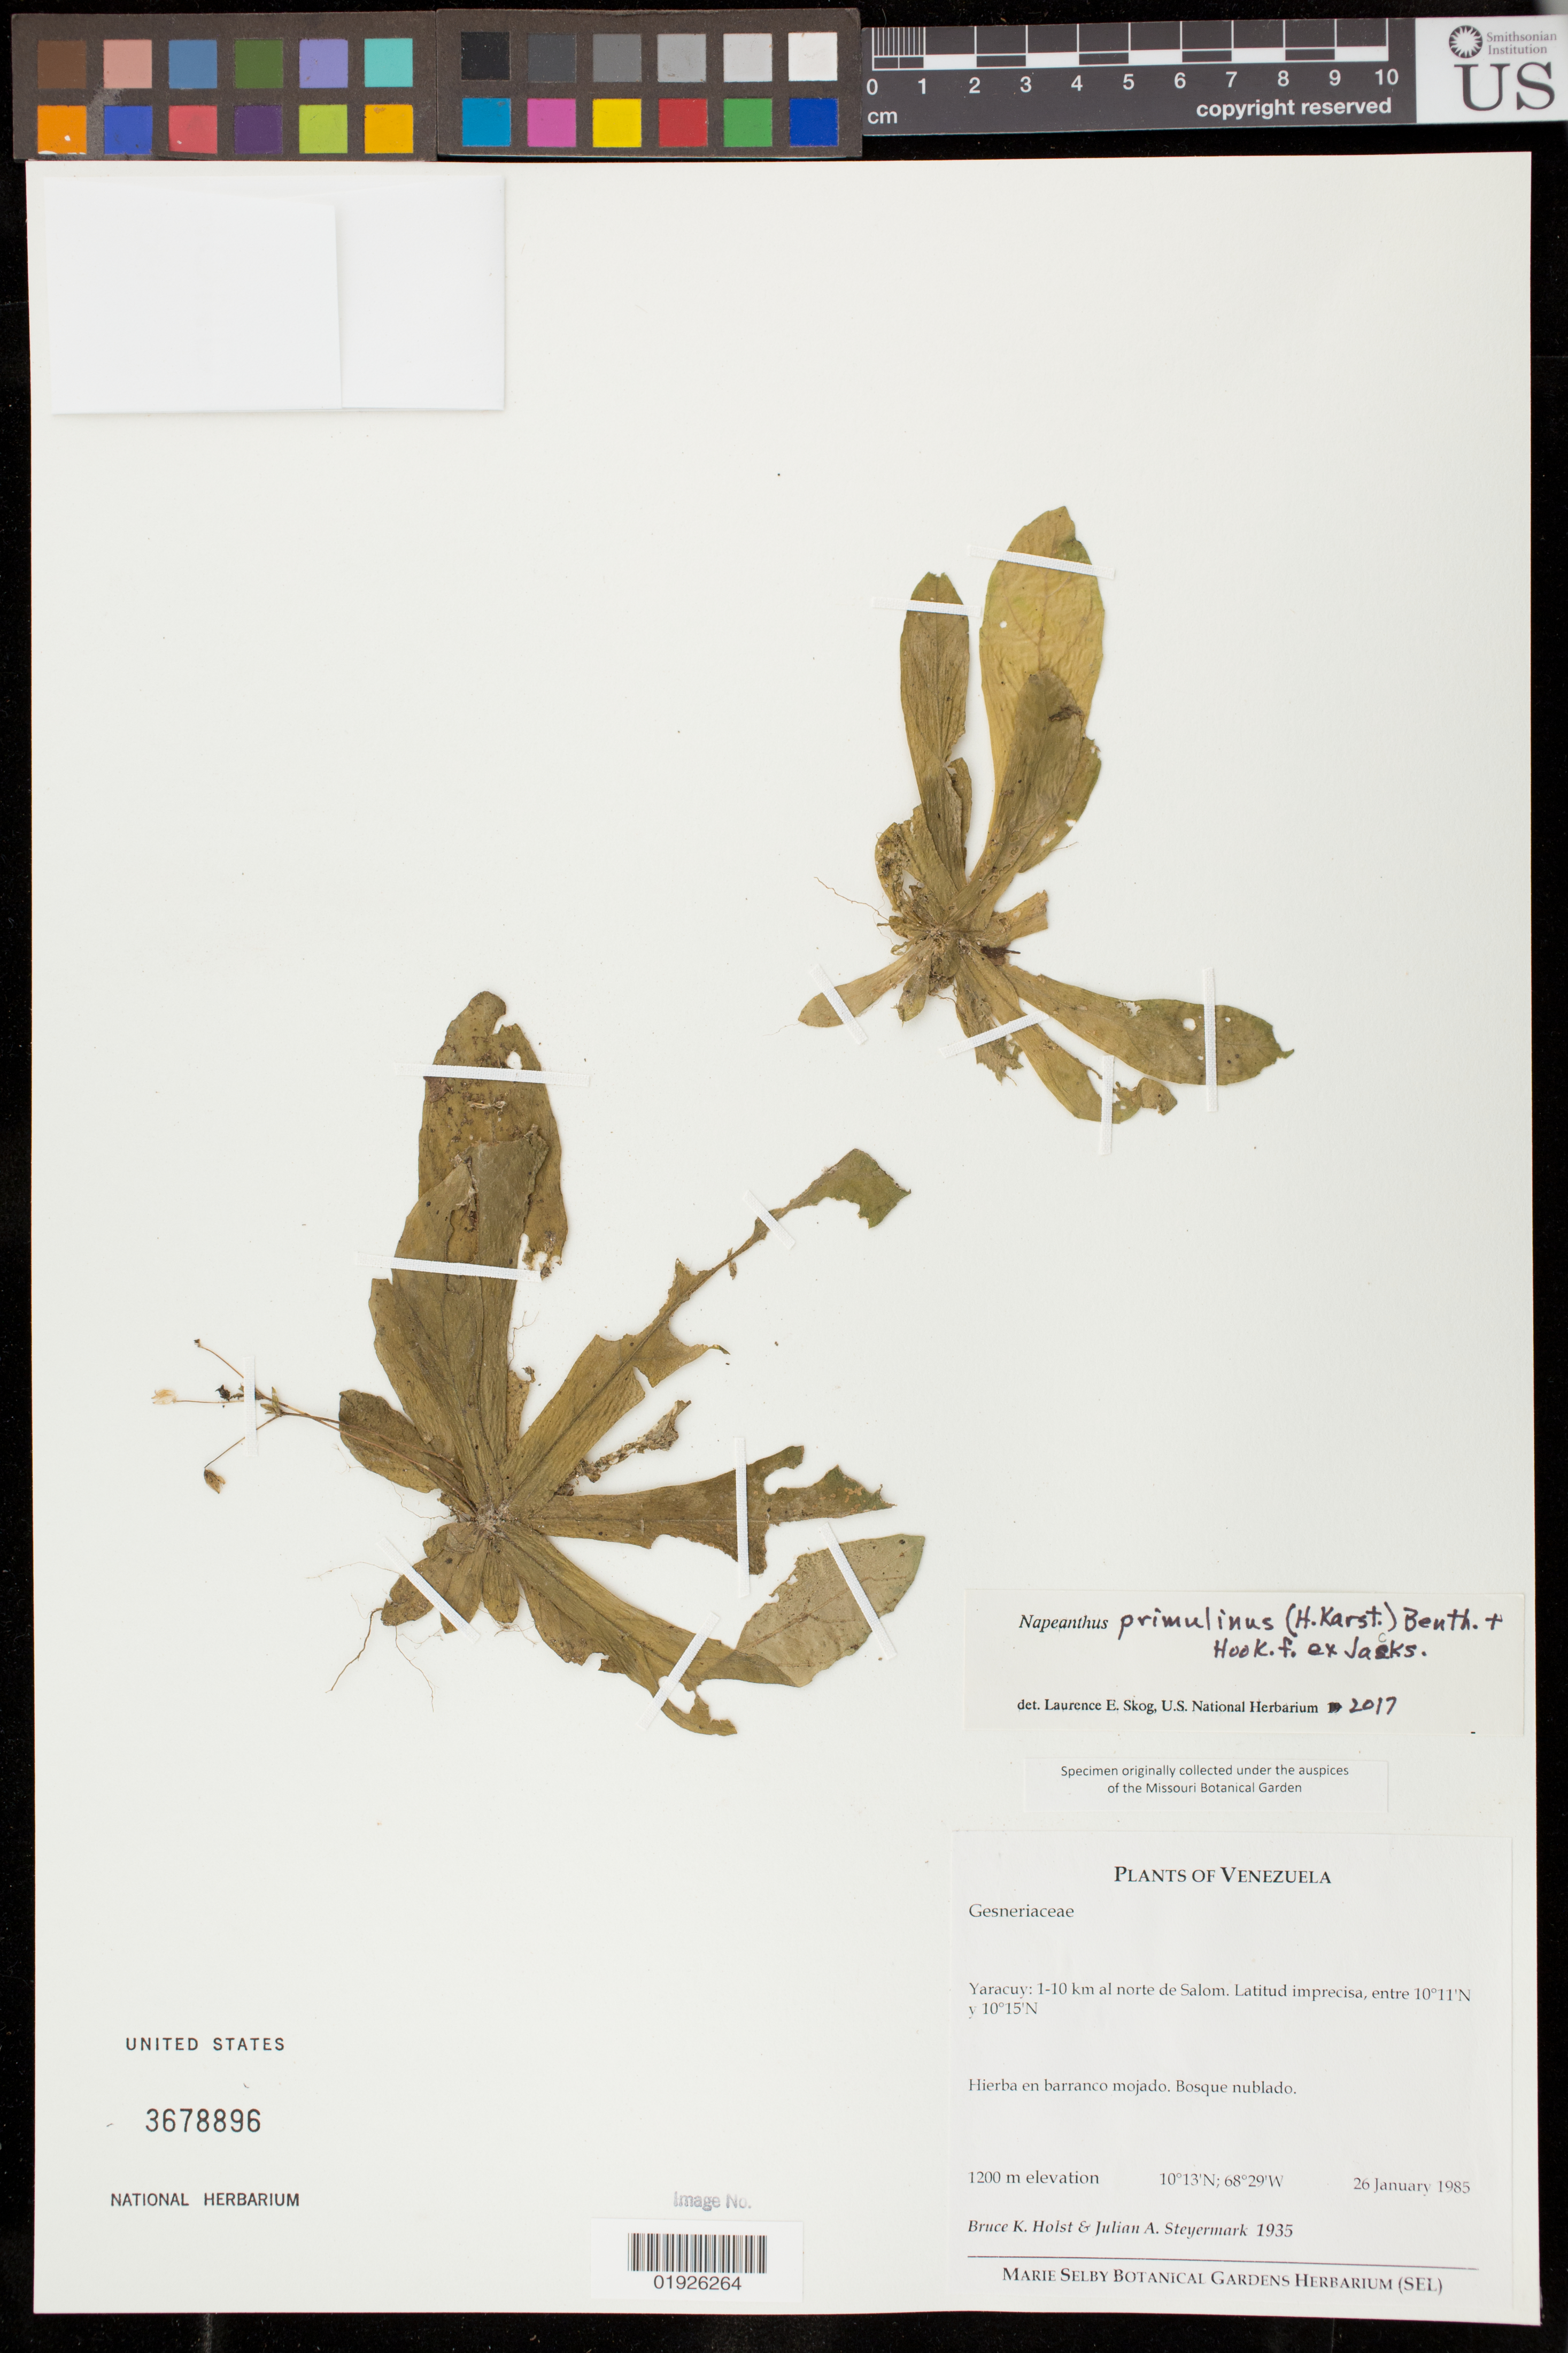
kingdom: Plantae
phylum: Tracheophyta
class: Magnoliopsida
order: Lamiales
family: Gesneriaceae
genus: Napeanthus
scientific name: Napeanthus primulinus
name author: (H. Karst.) Benth. & Hook. f. ex Jacks.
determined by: Skog, Laurence E.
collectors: B. Holst & J. Steyermark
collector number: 1935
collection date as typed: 26 January 1985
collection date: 1985-01-26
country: Venezuela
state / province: Yaracuy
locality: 1-10 km al norte de Salom.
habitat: Bosque nublado.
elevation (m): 1200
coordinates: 10 13 N, 68 29 W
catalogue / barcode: US 3678896